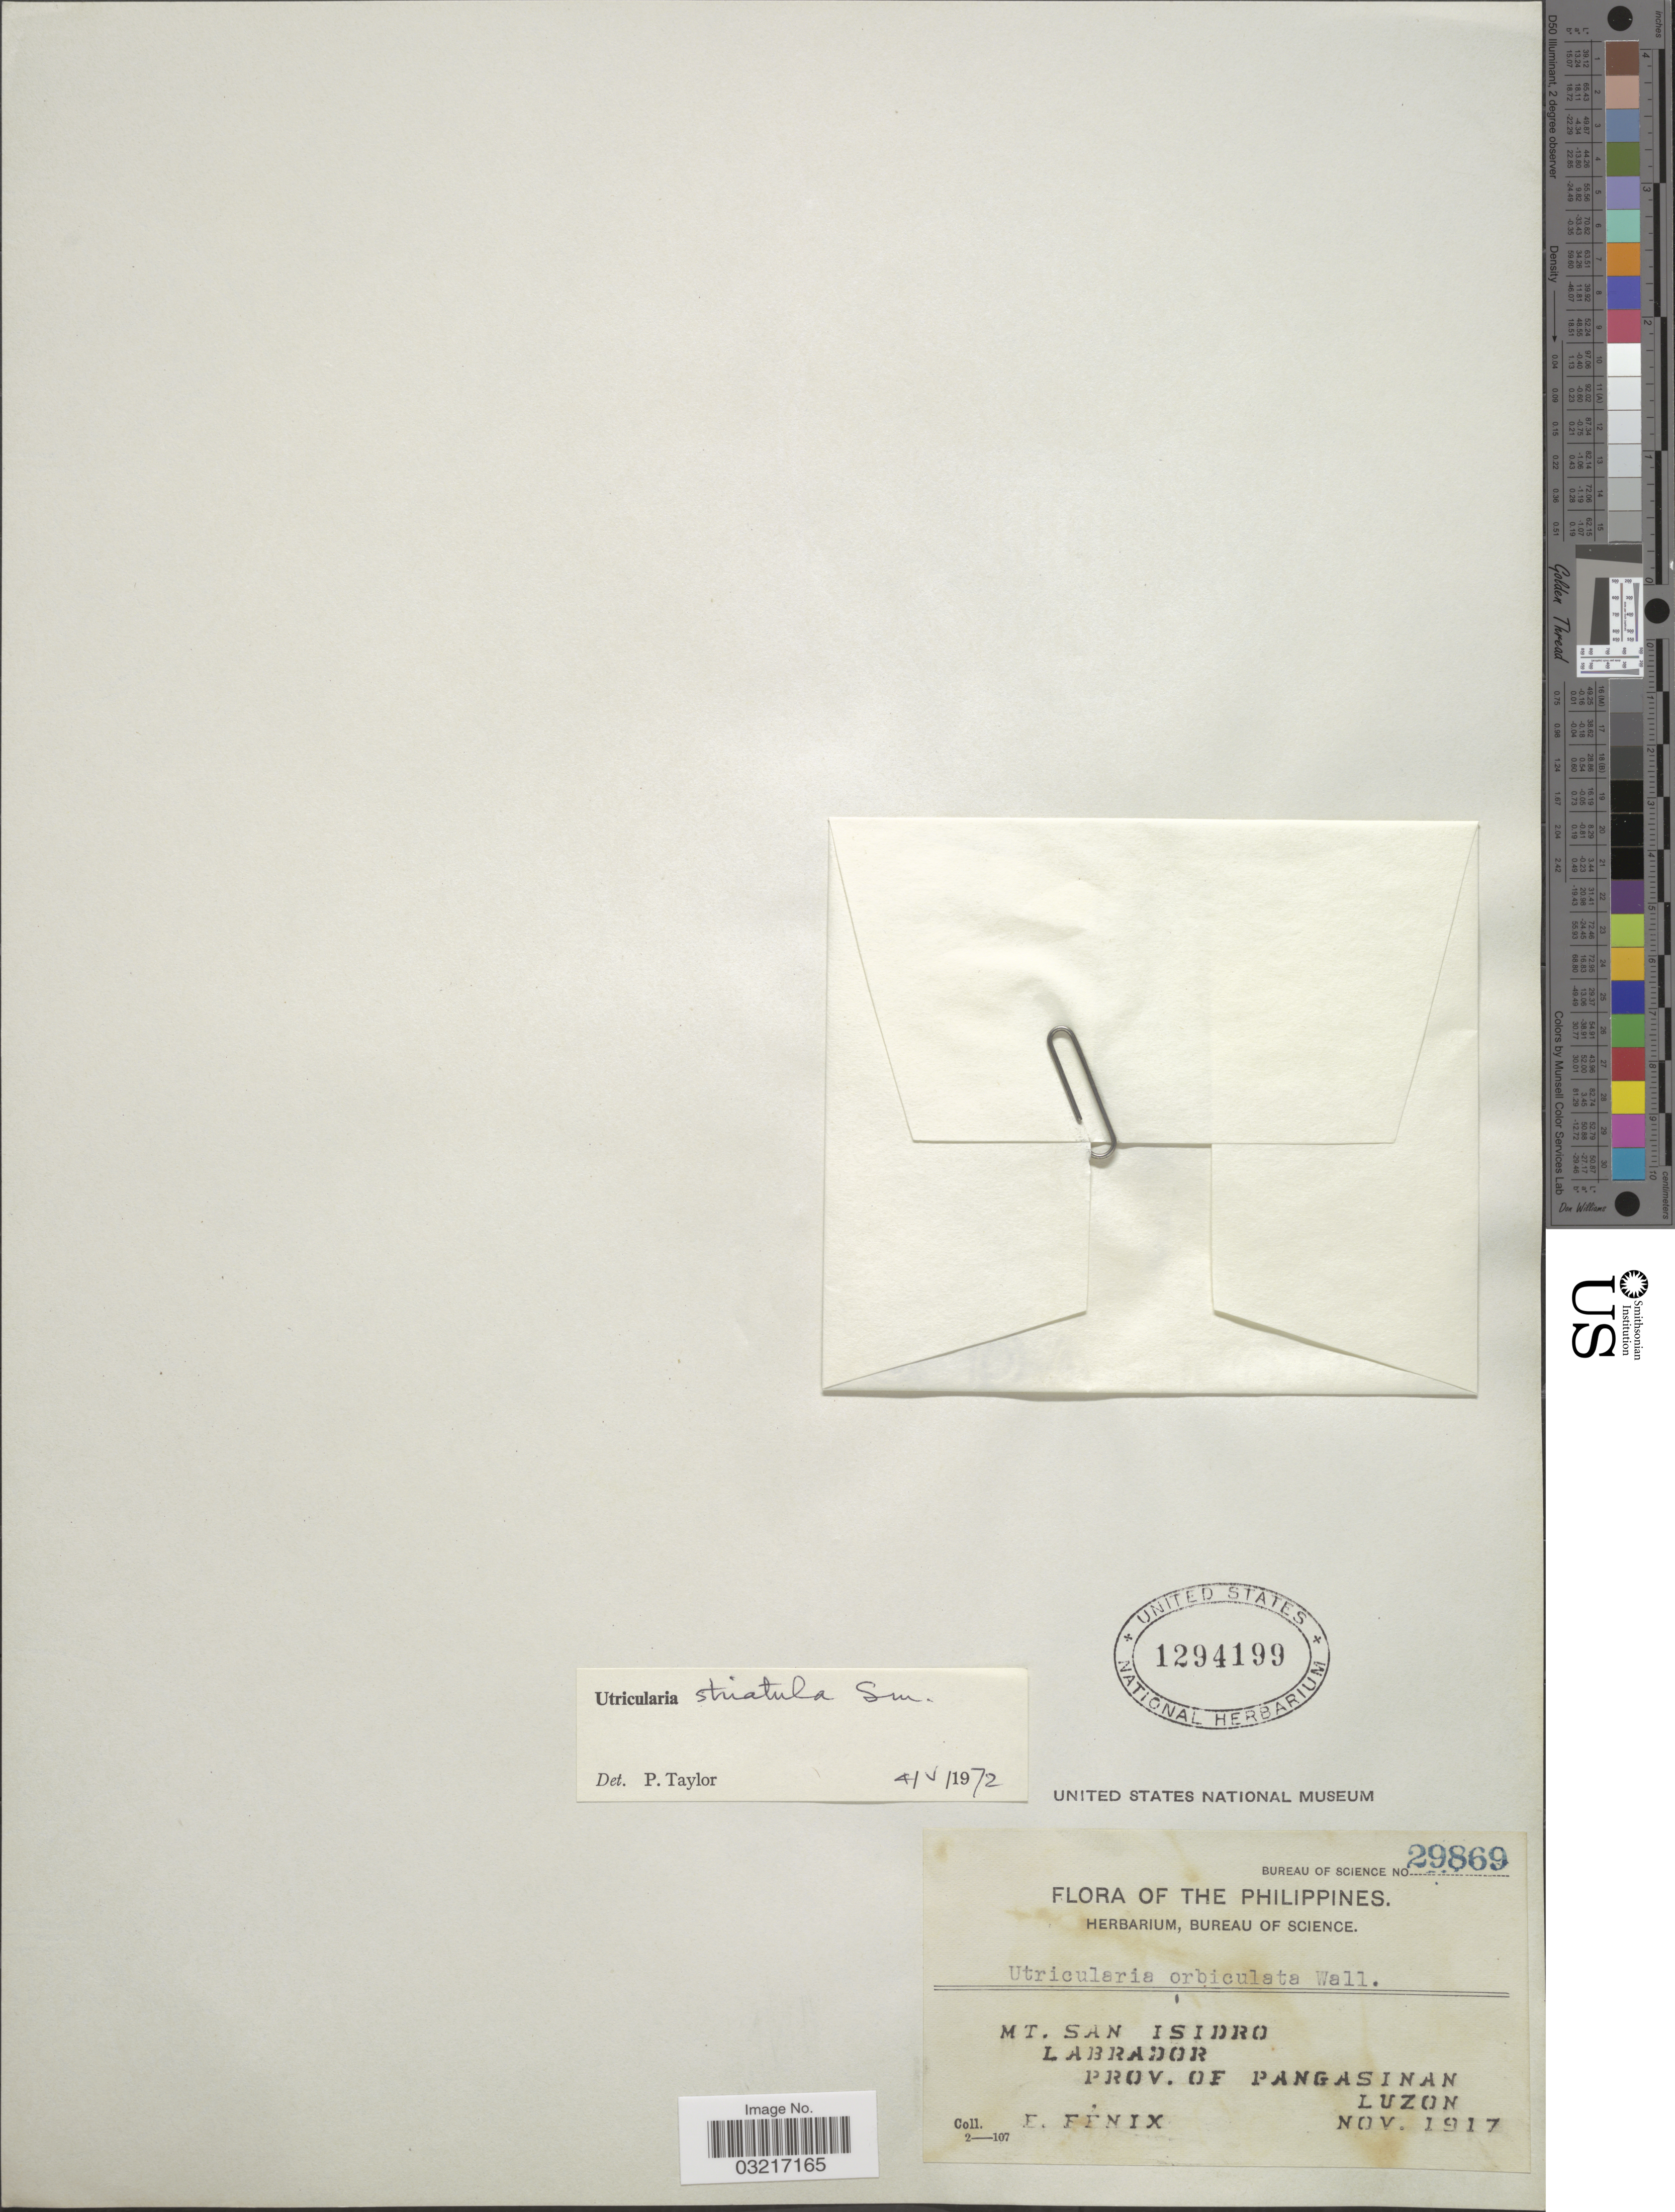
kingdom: Plantae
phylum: Tracheophyta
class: Magnoliopsida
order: Lamiales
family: Lentibulariaceae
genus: Utricularia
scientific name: Utricularia striatula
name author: Sm.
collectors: E. Fenix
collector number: Bureau of Science 29869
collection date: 1917-11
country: Philippines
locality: Mt. San Isidro. Labrador. Prov. of Pangasinan, Luzon.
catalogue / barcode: US 1294199